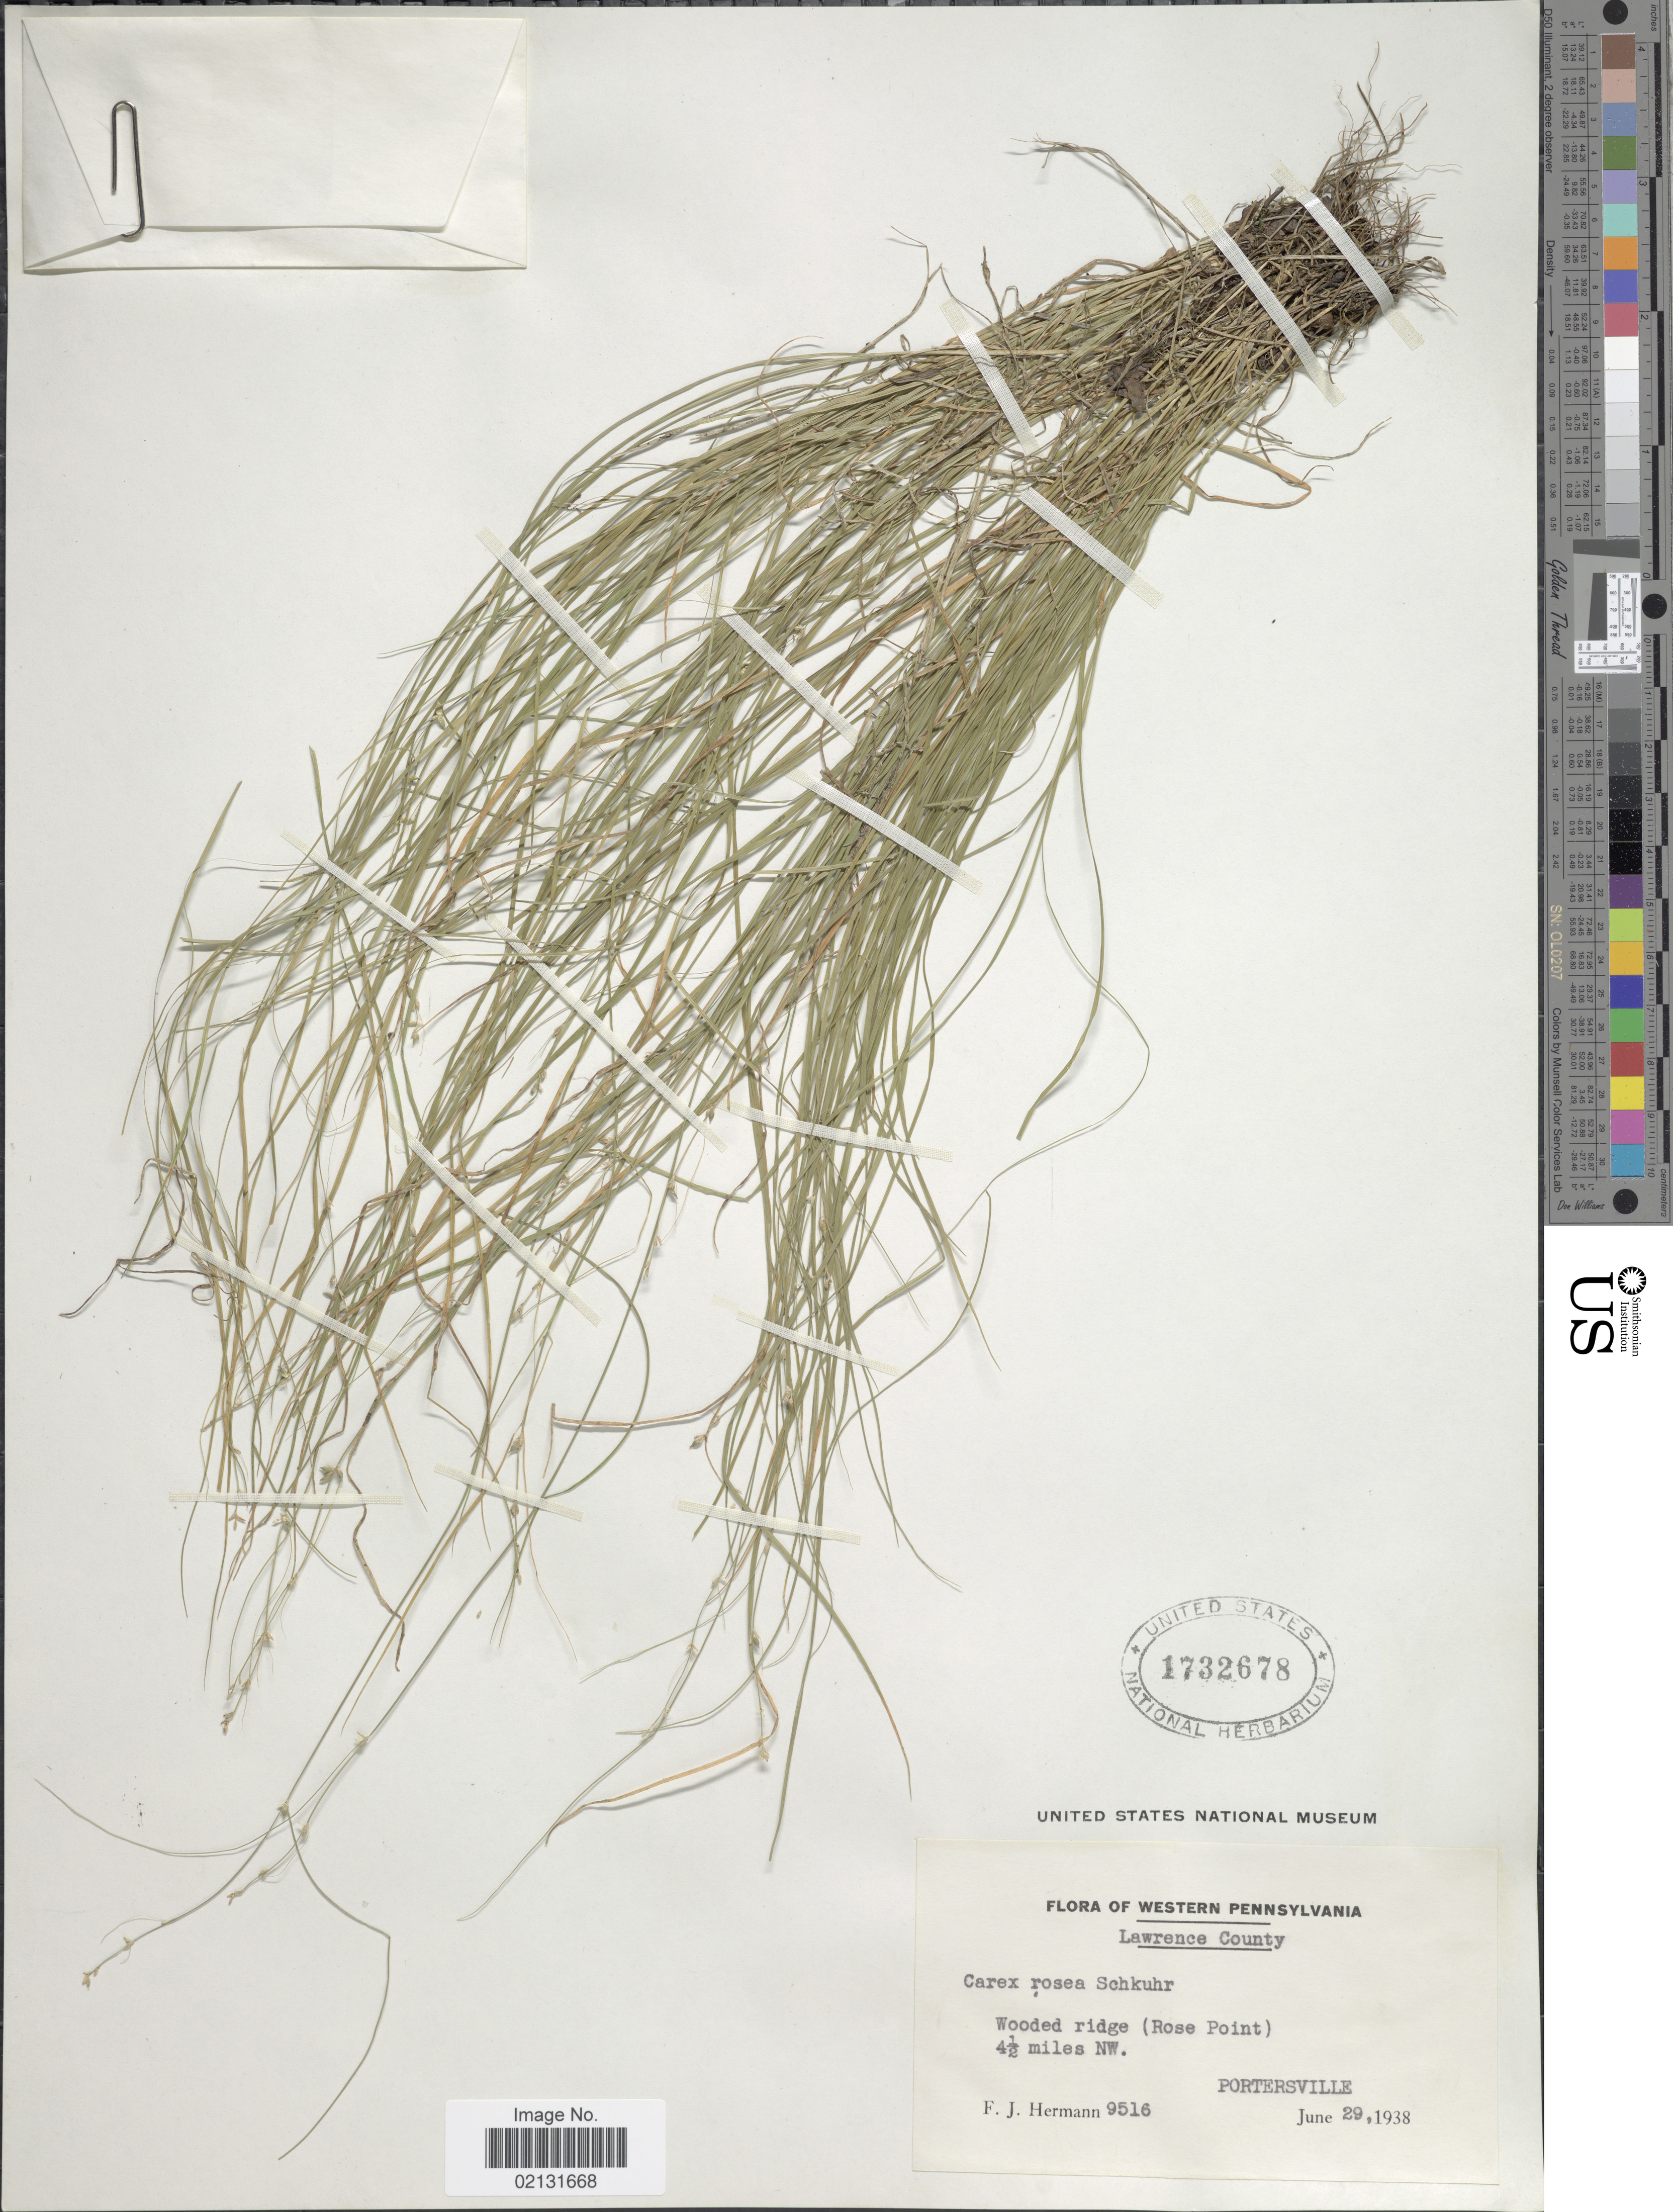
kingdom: Plantae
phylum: Tracheophyta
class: Liliopsida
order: Poales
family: Cyperaceae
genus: Carex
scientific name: Carex rosea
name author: Willd.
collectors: F. J. Hermann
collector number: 9516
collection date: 1938-06-29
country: United States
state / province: Pennsylvania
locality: Lawrence County, wooded ridge (Rose Point), 4 1/2 miles NW, Portersville.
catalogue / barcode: US 1732678